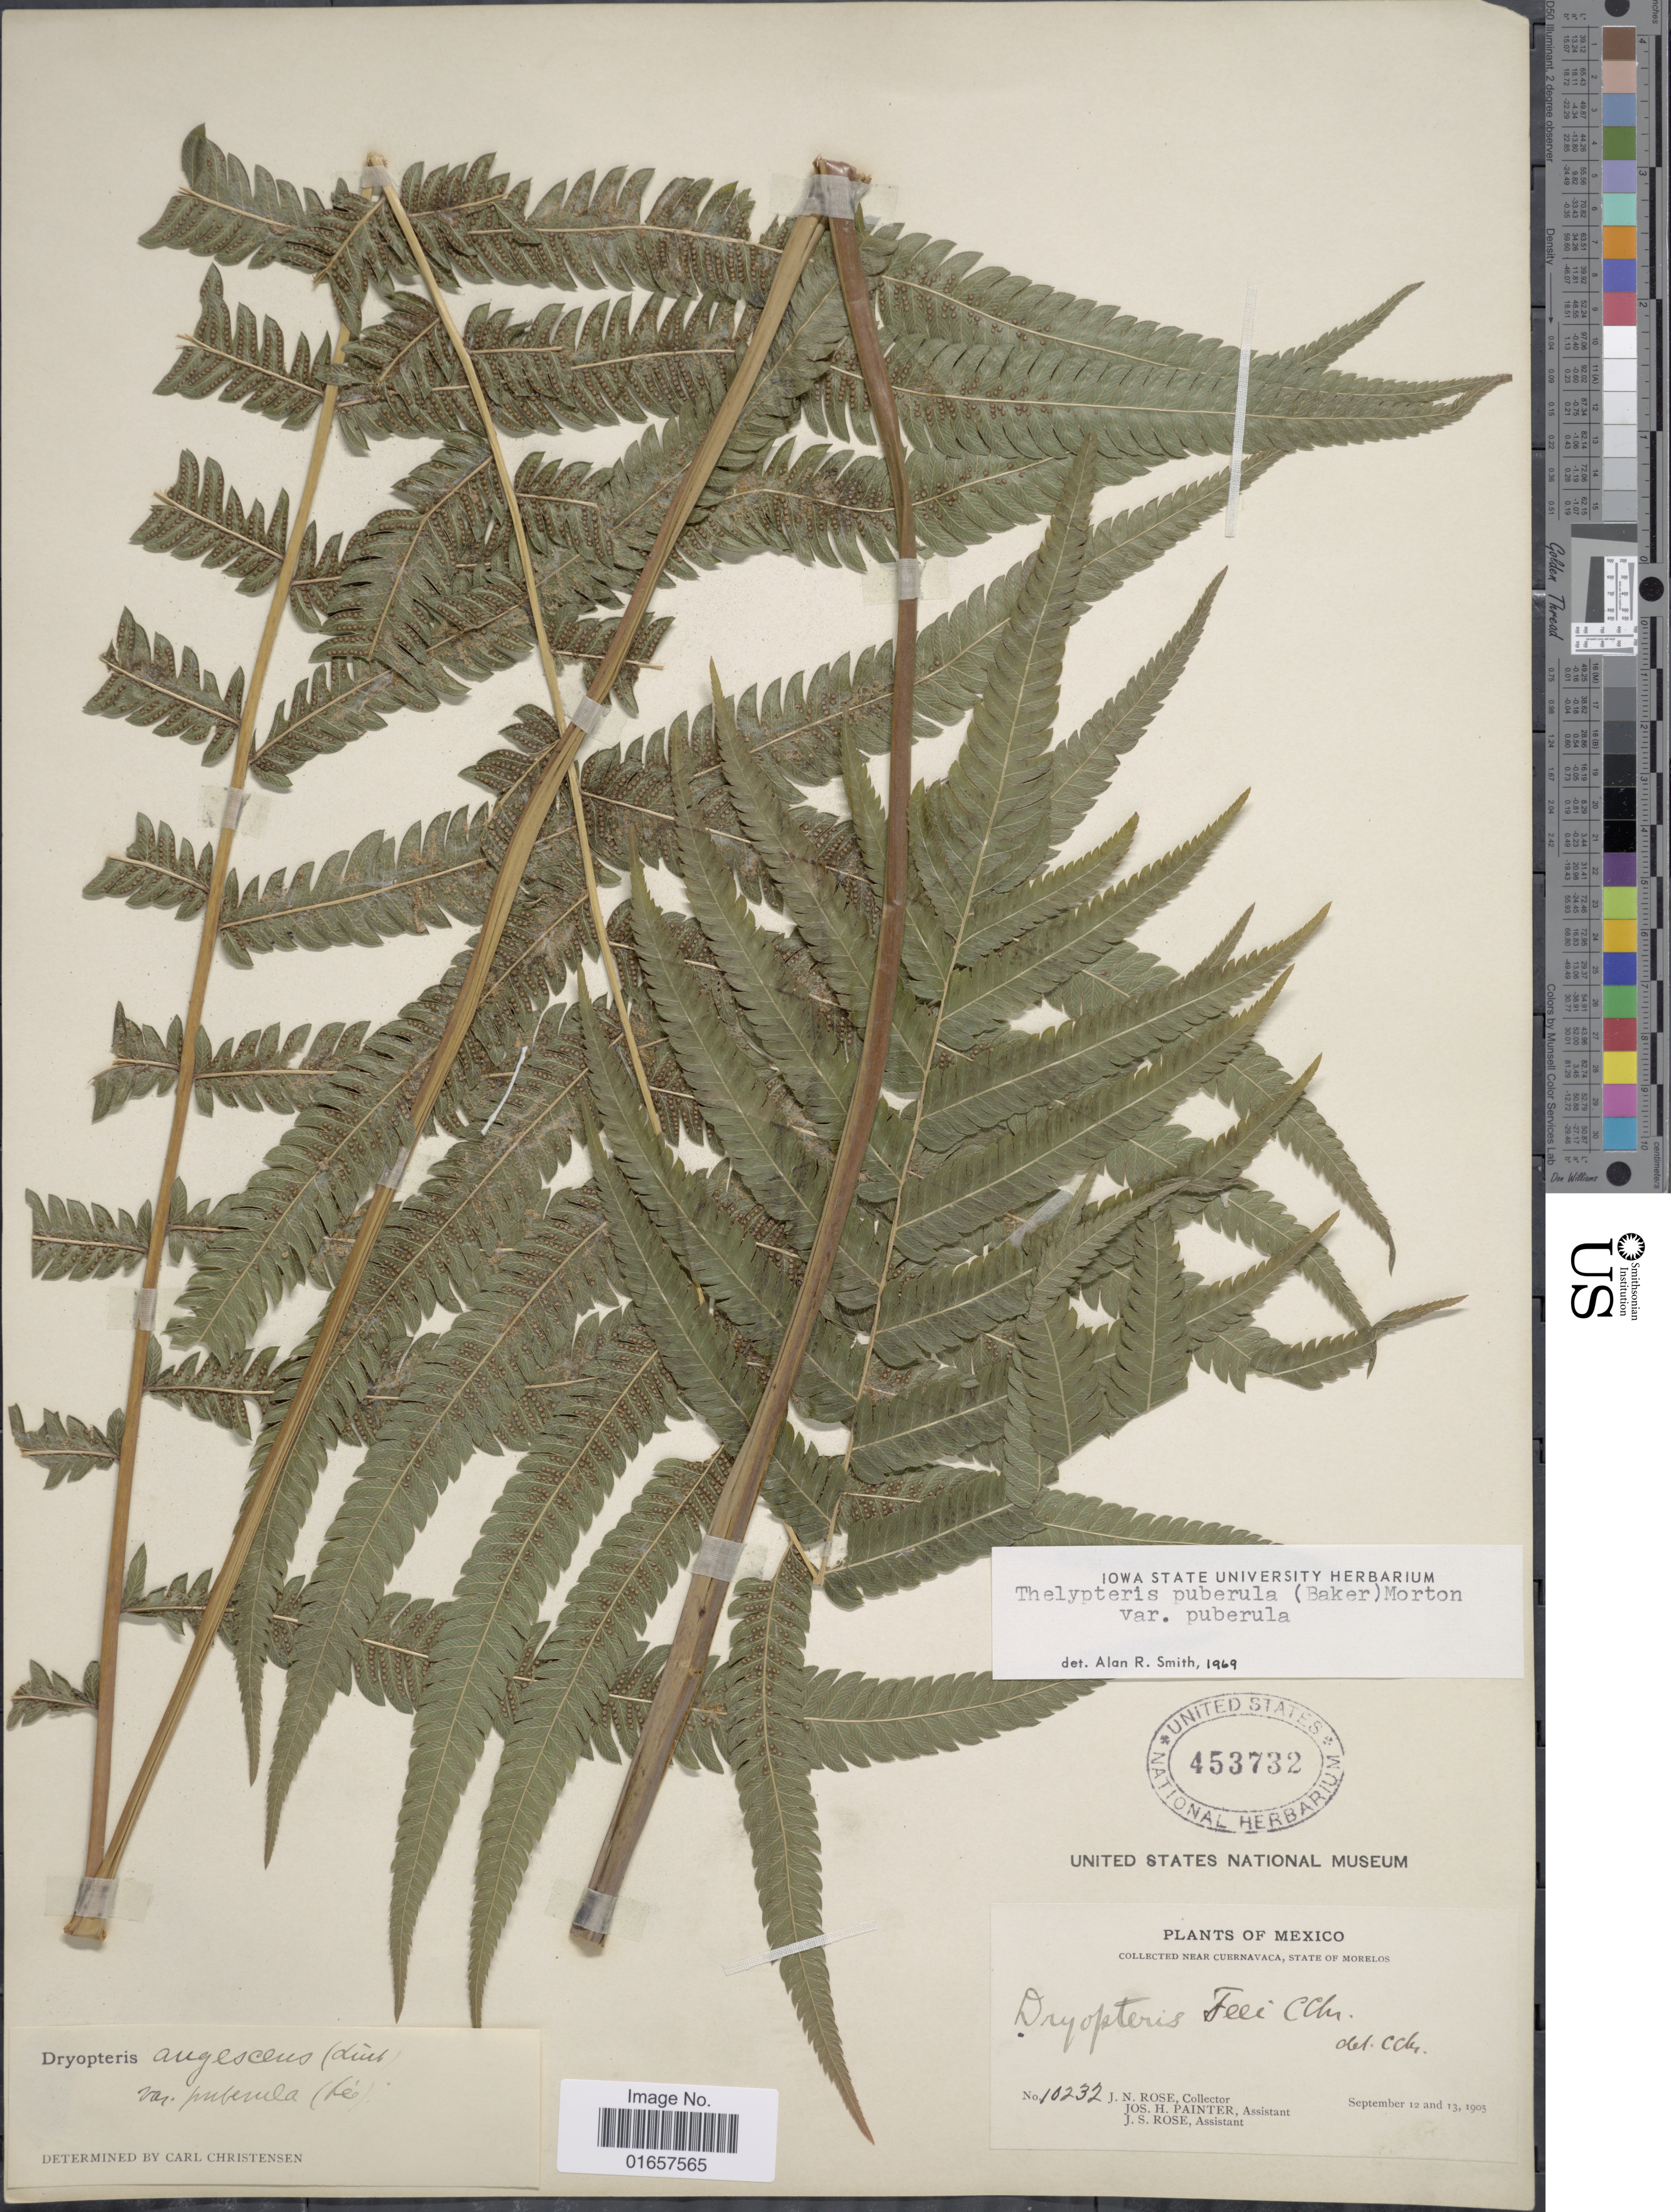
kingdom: Plantae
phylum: Tracheophyta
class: Polypodiopsida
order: Polypodiales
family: Thelypteridaceae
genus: Christella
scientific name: Christella puberula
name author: (Baker) Á. Löve & D. Löve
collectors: J. N. Rose, J. H. Painter & J. S. Rose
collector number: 10232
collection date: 1905-09-12/1905-09-13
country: Mexico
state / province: Morelos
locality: Mexico, near Cuernavaca, State of Morelos.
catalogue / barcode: US 453732